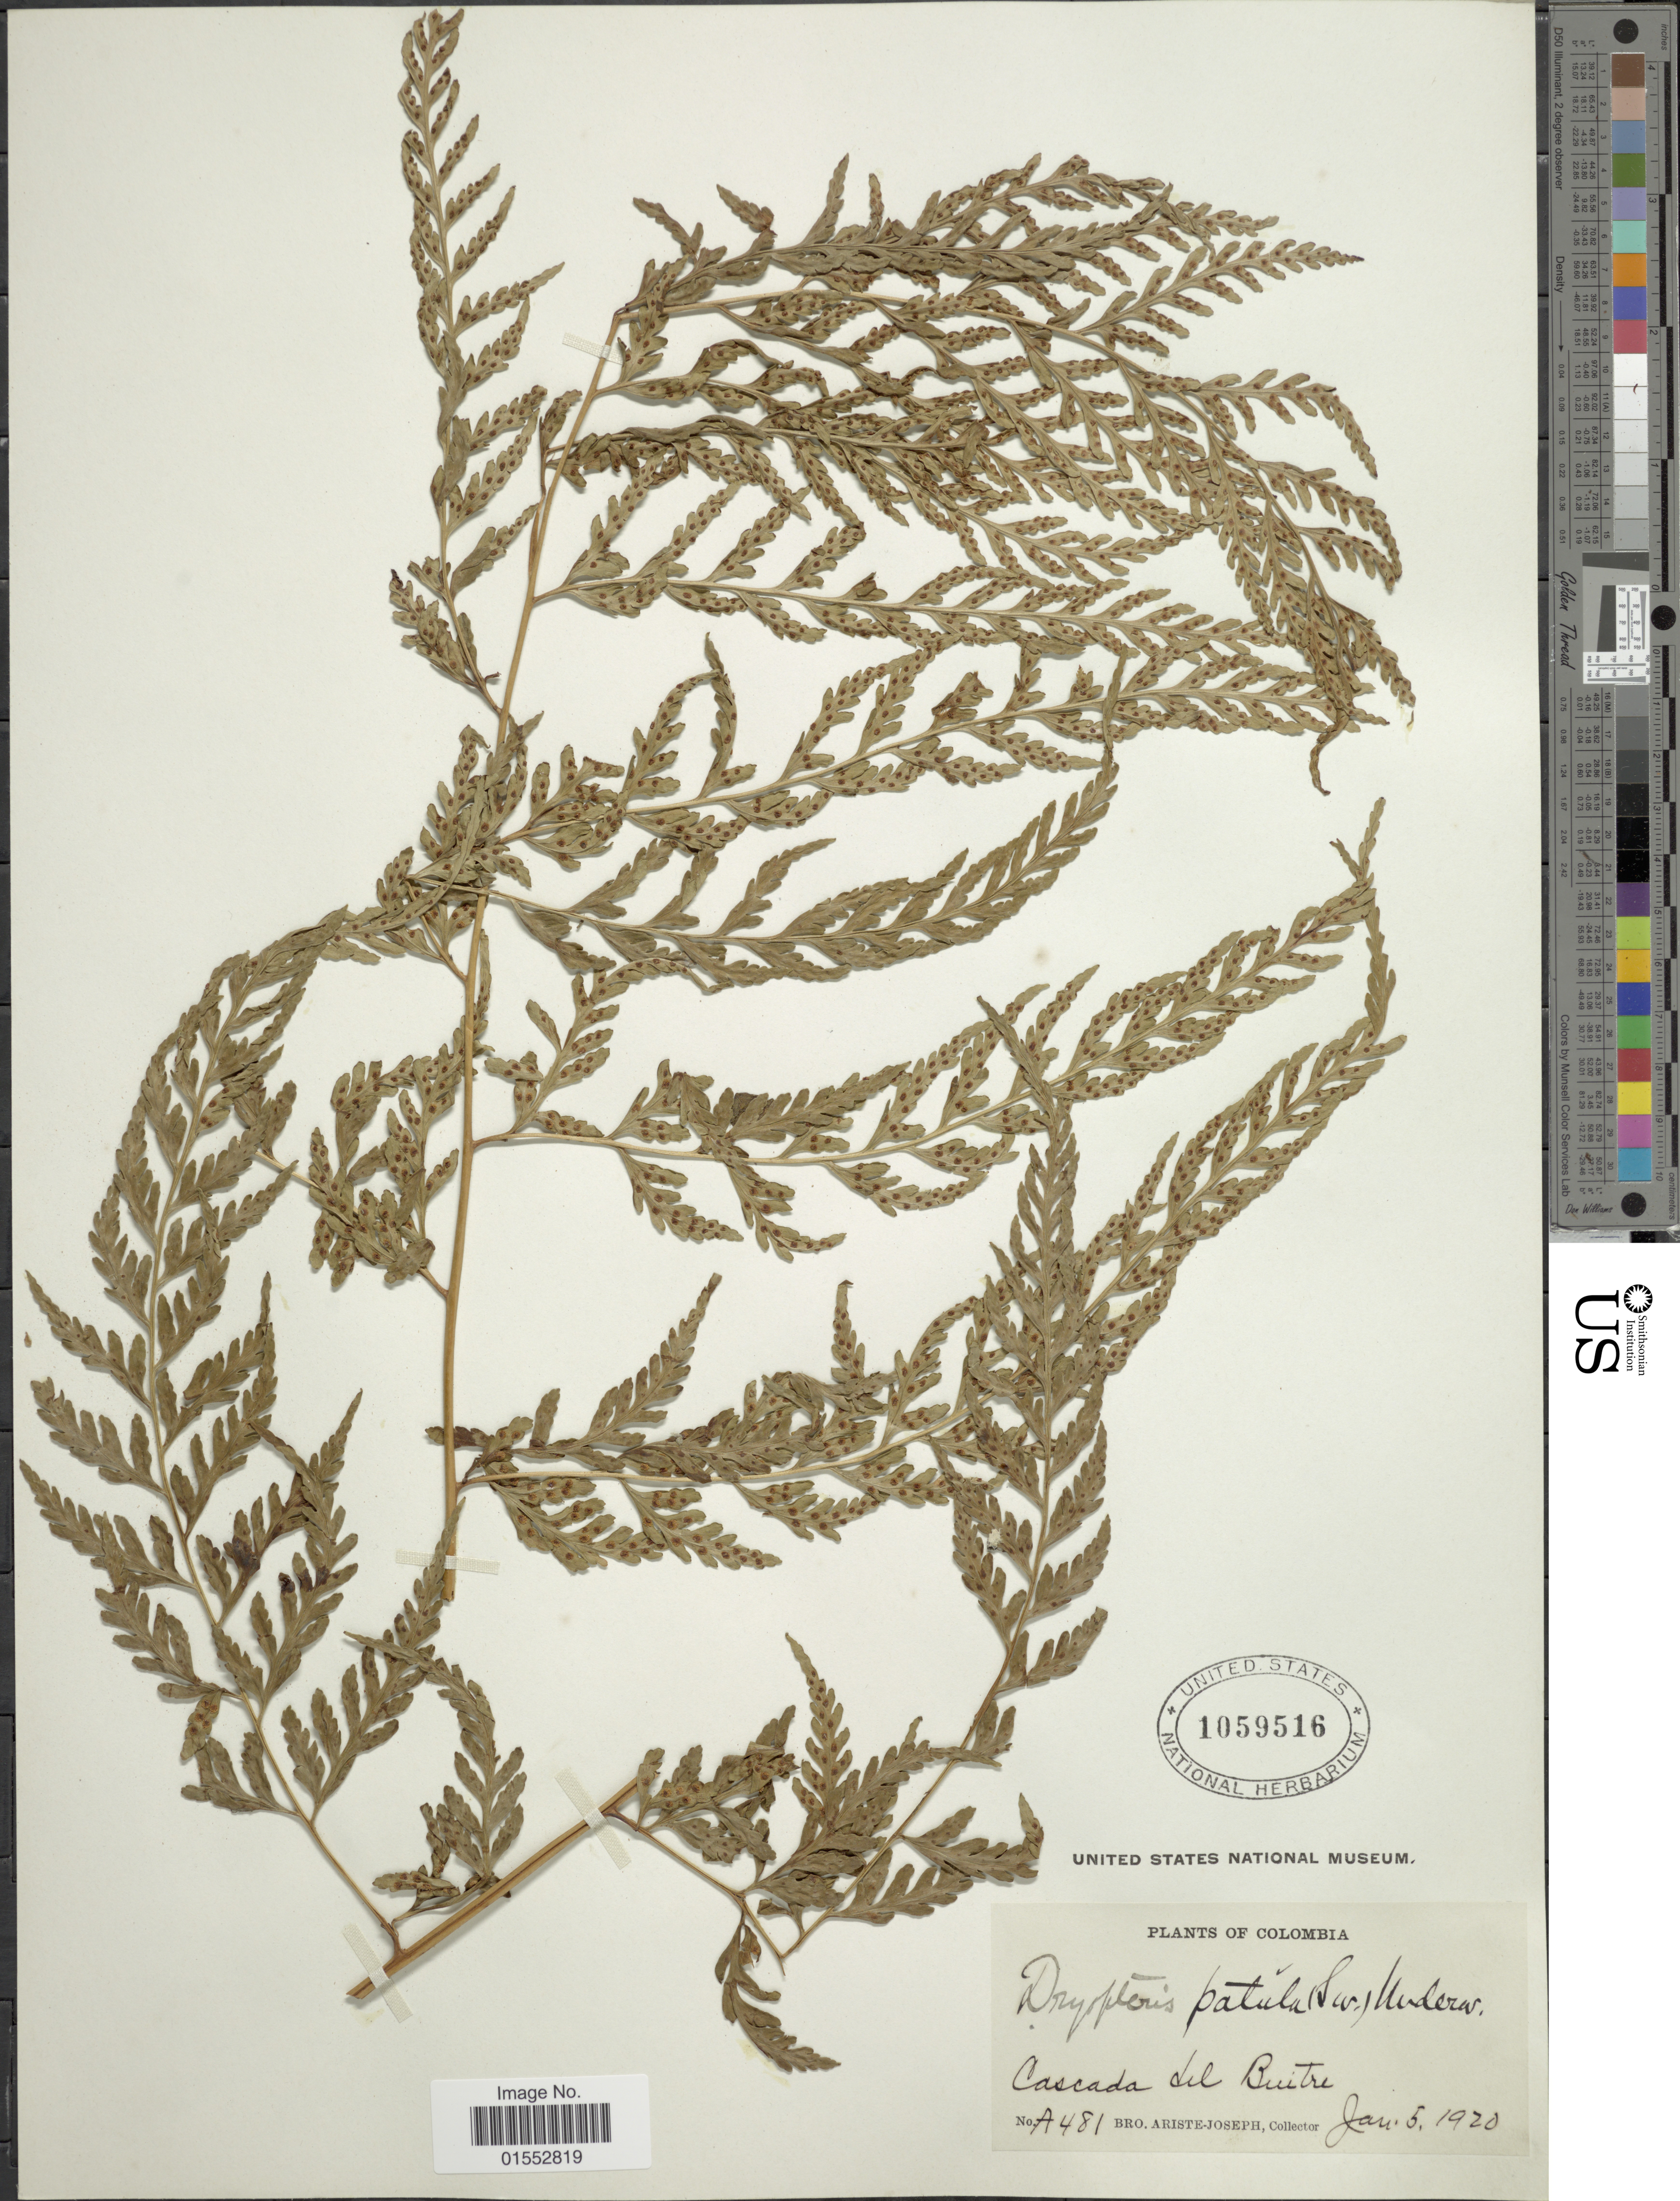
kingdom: Plantae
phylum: Tracheophyta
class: Polypodiopsida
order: Polypodiales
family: Dryopteridaceae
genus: Dryopteris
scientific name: Dryopteris patula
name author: (Sw.) Underw.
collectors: Bro. Ariste-Joseph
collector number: A481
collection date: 1920-01-05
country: Colombia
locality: Cascada del Buitre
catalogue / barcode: US 1059516